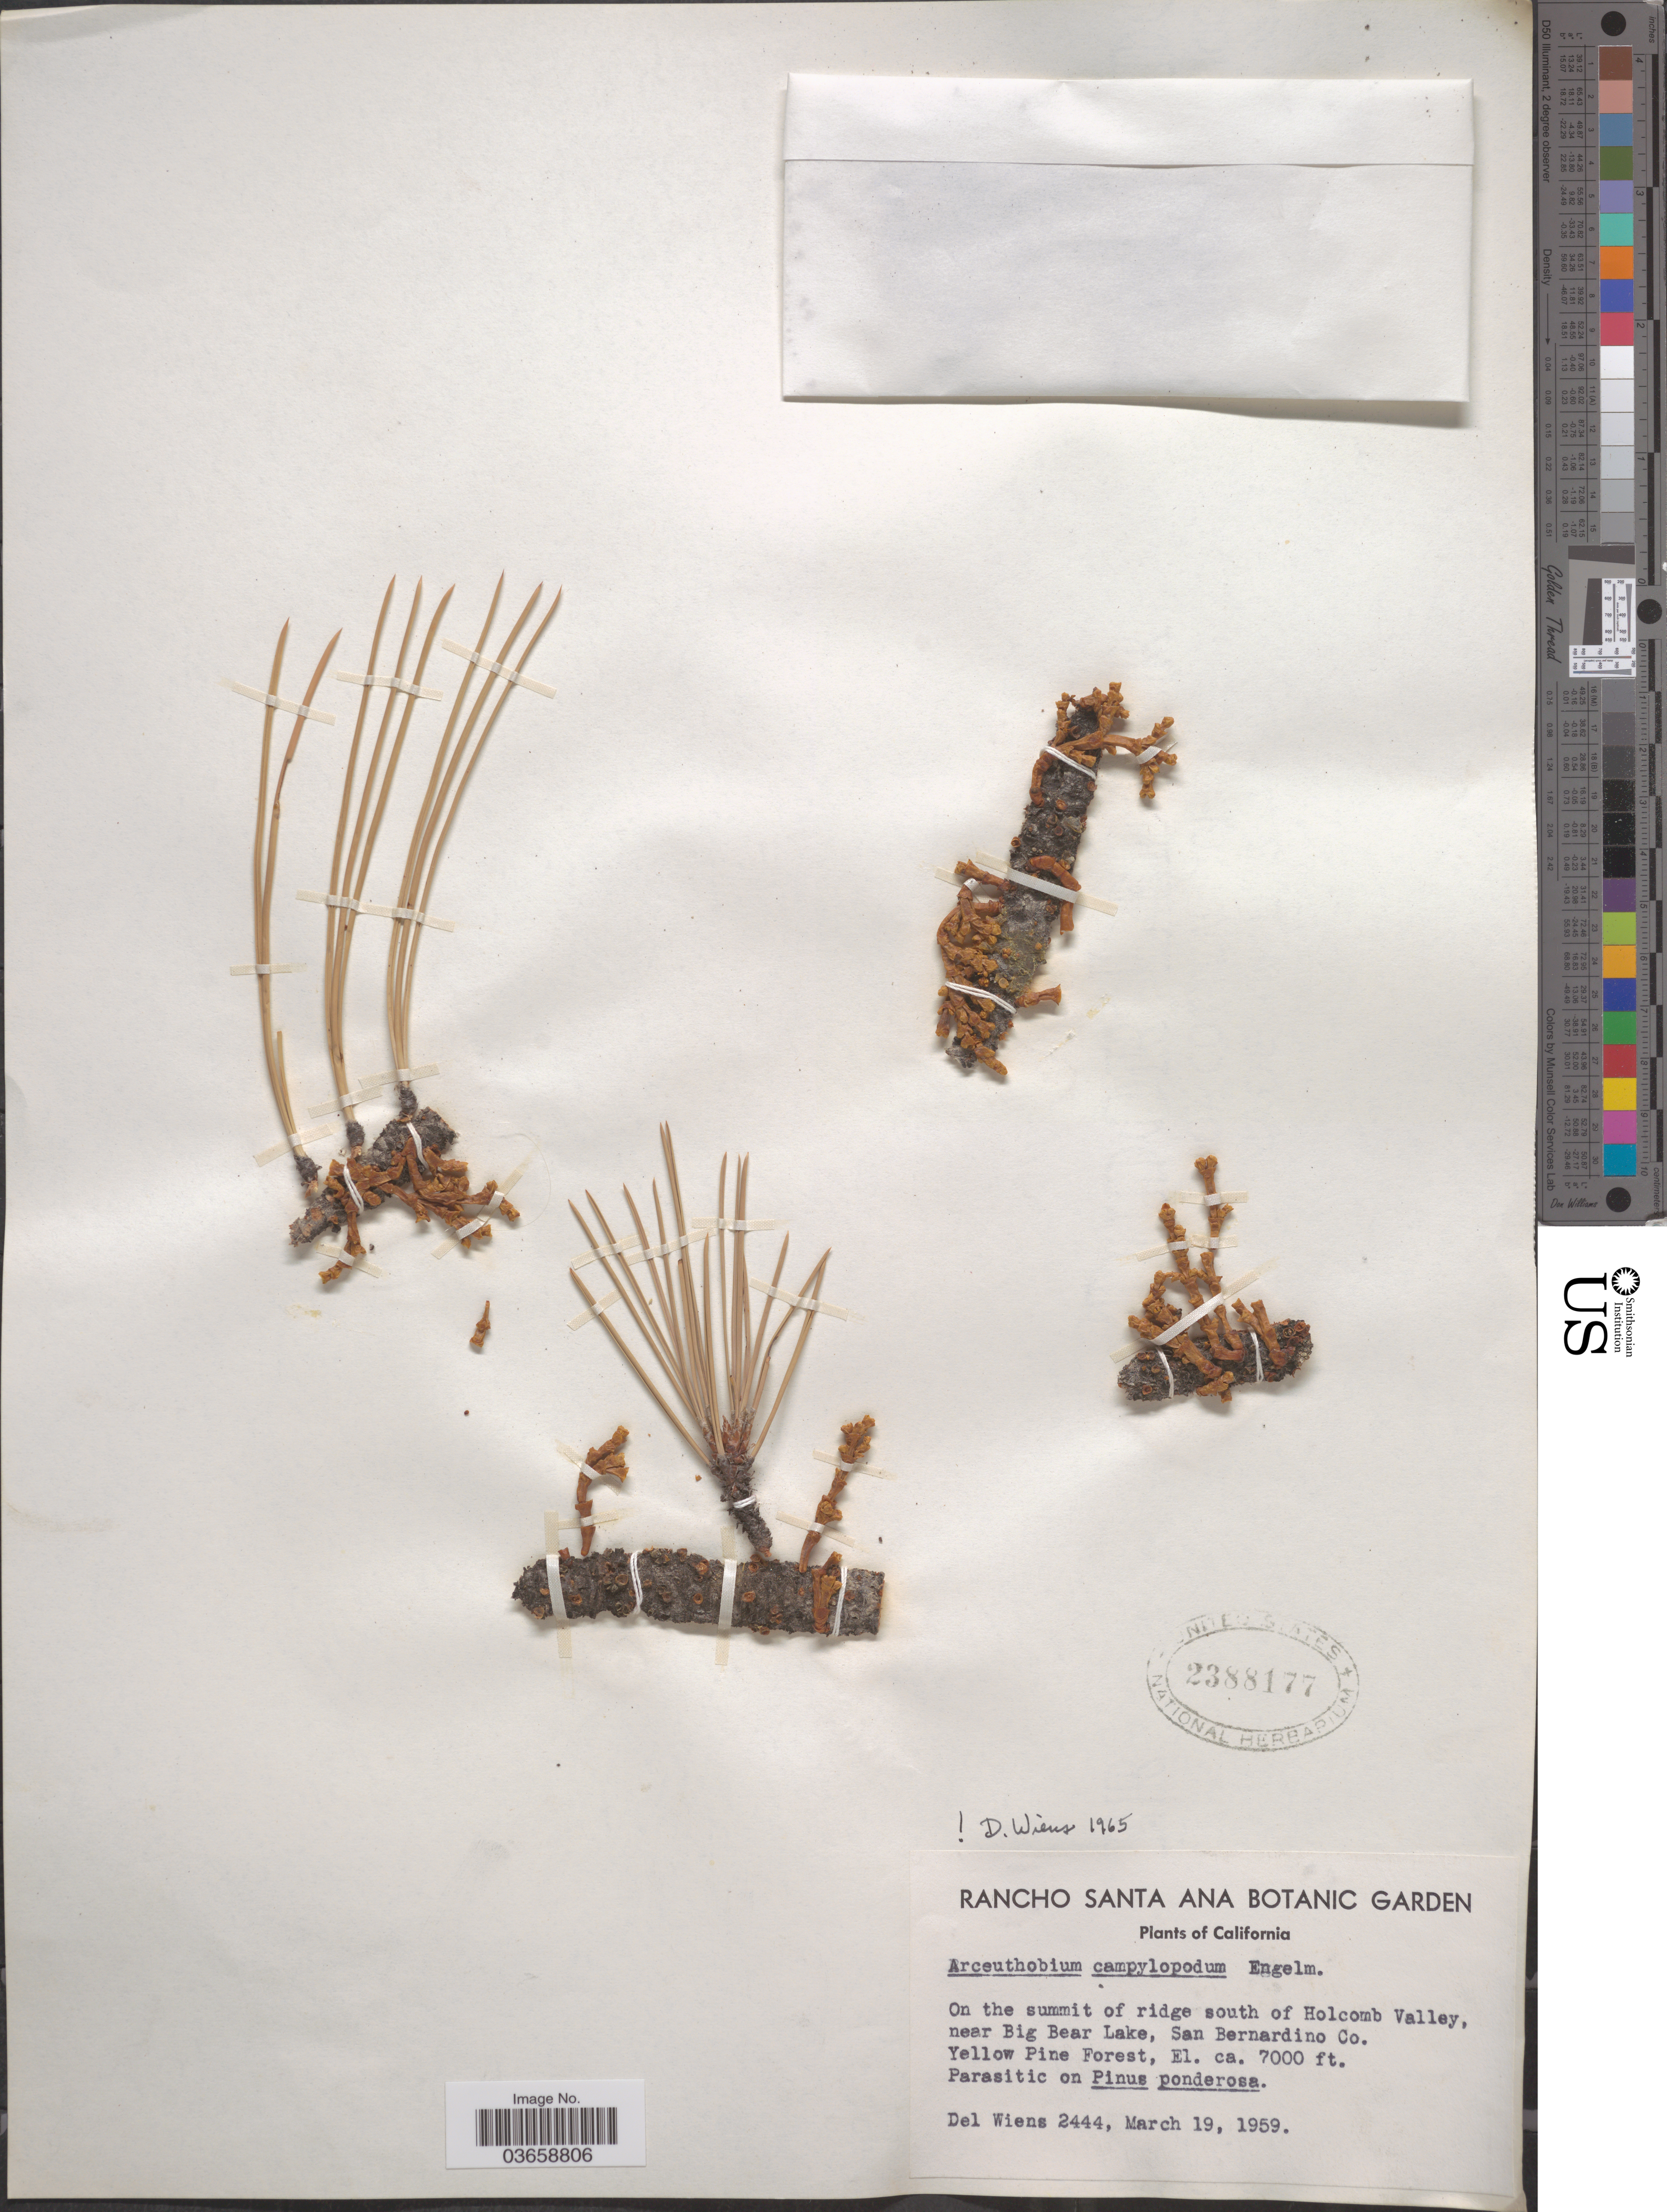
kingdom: Plantae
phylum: Tracheophyta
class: Magnoliopsida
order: Santalales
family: Viscaceae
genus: Arceuthobium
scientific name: Arceuthobium campylopodum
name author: Engelm.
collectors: D. Wiens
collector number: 2444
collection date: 1959-03-19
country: United States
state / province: California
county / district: San Bernardino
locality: On the summit of ridge south of Holcomb Valley, near Big Bear Lake, San Bernardino Co. Yellow Pine Forest.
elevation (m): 2134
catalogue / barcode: US 2388177